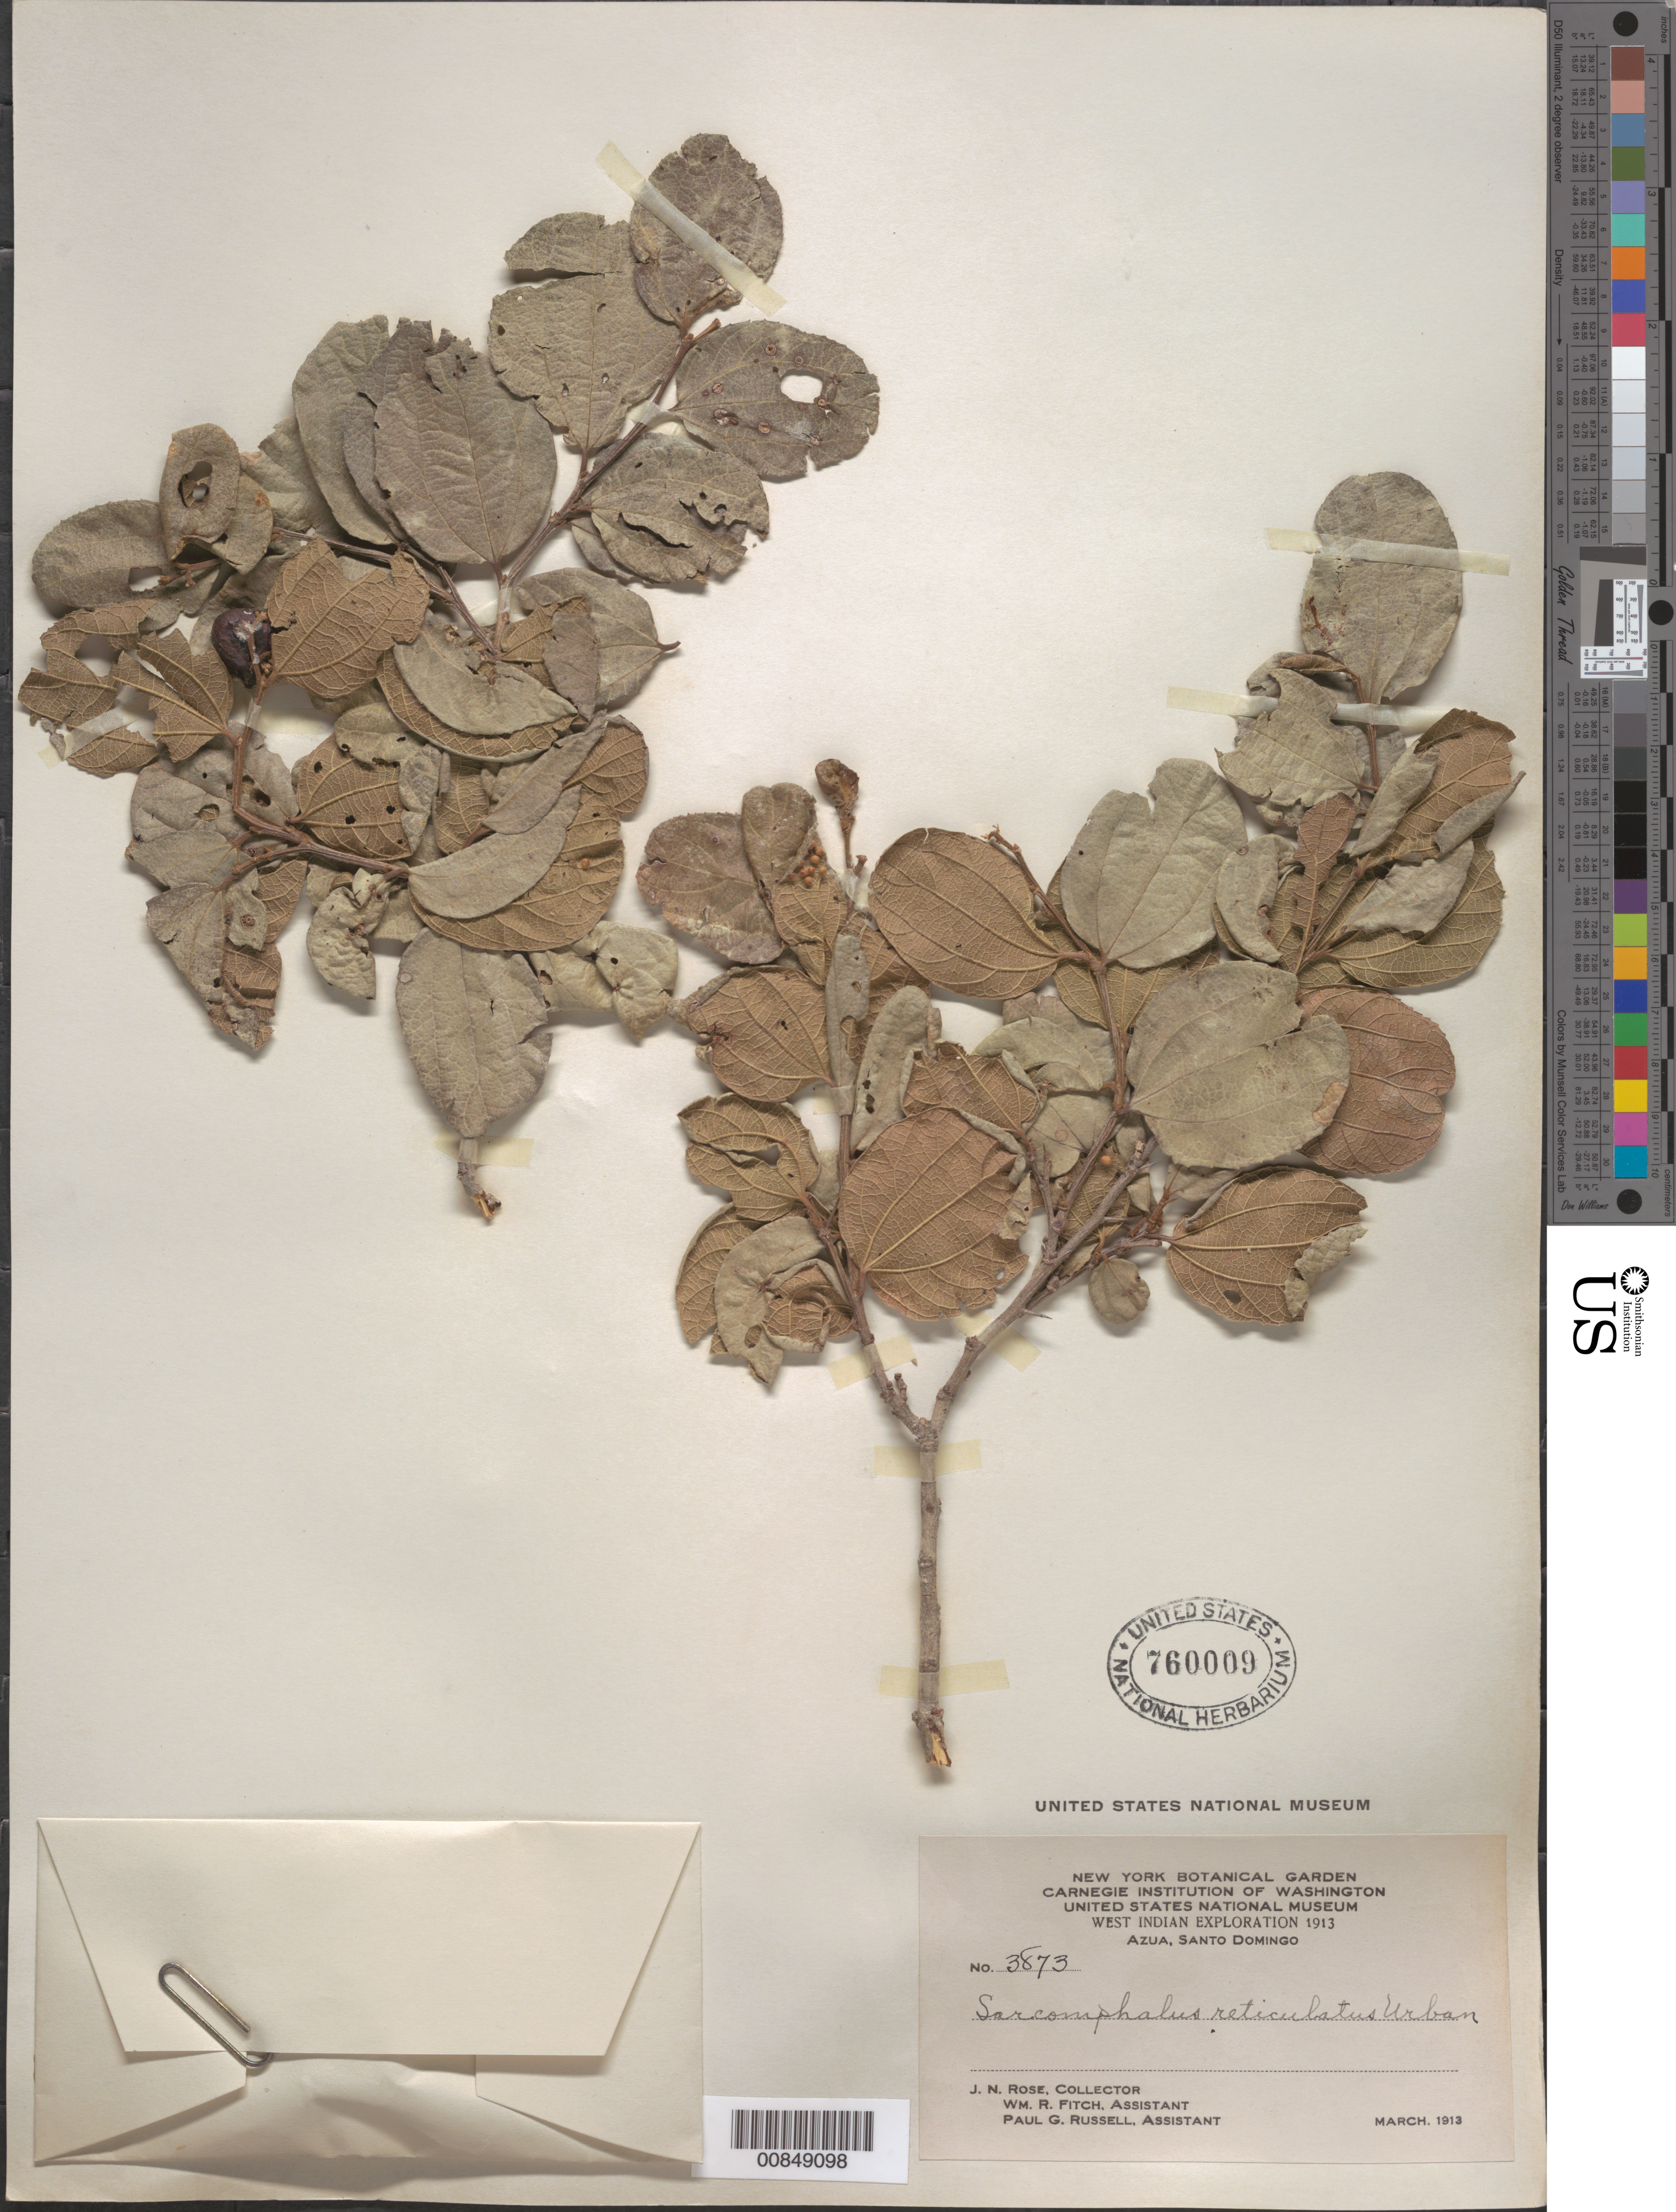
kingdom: Plantae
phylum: Tracheophyta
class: Magnoliopsida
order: Rosales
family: Rhamnaceae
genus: Sarcomphalus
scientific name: Sarcomphalus reticulatus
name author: (Vahl) Urb.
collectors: J. N. Rose, W. R. Fitch & P. G. Russell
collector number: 3873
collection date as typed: Mar 1913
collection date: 1913-03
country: Dominican Republic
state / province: Azua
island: Hispaniola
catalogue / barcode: US 760009